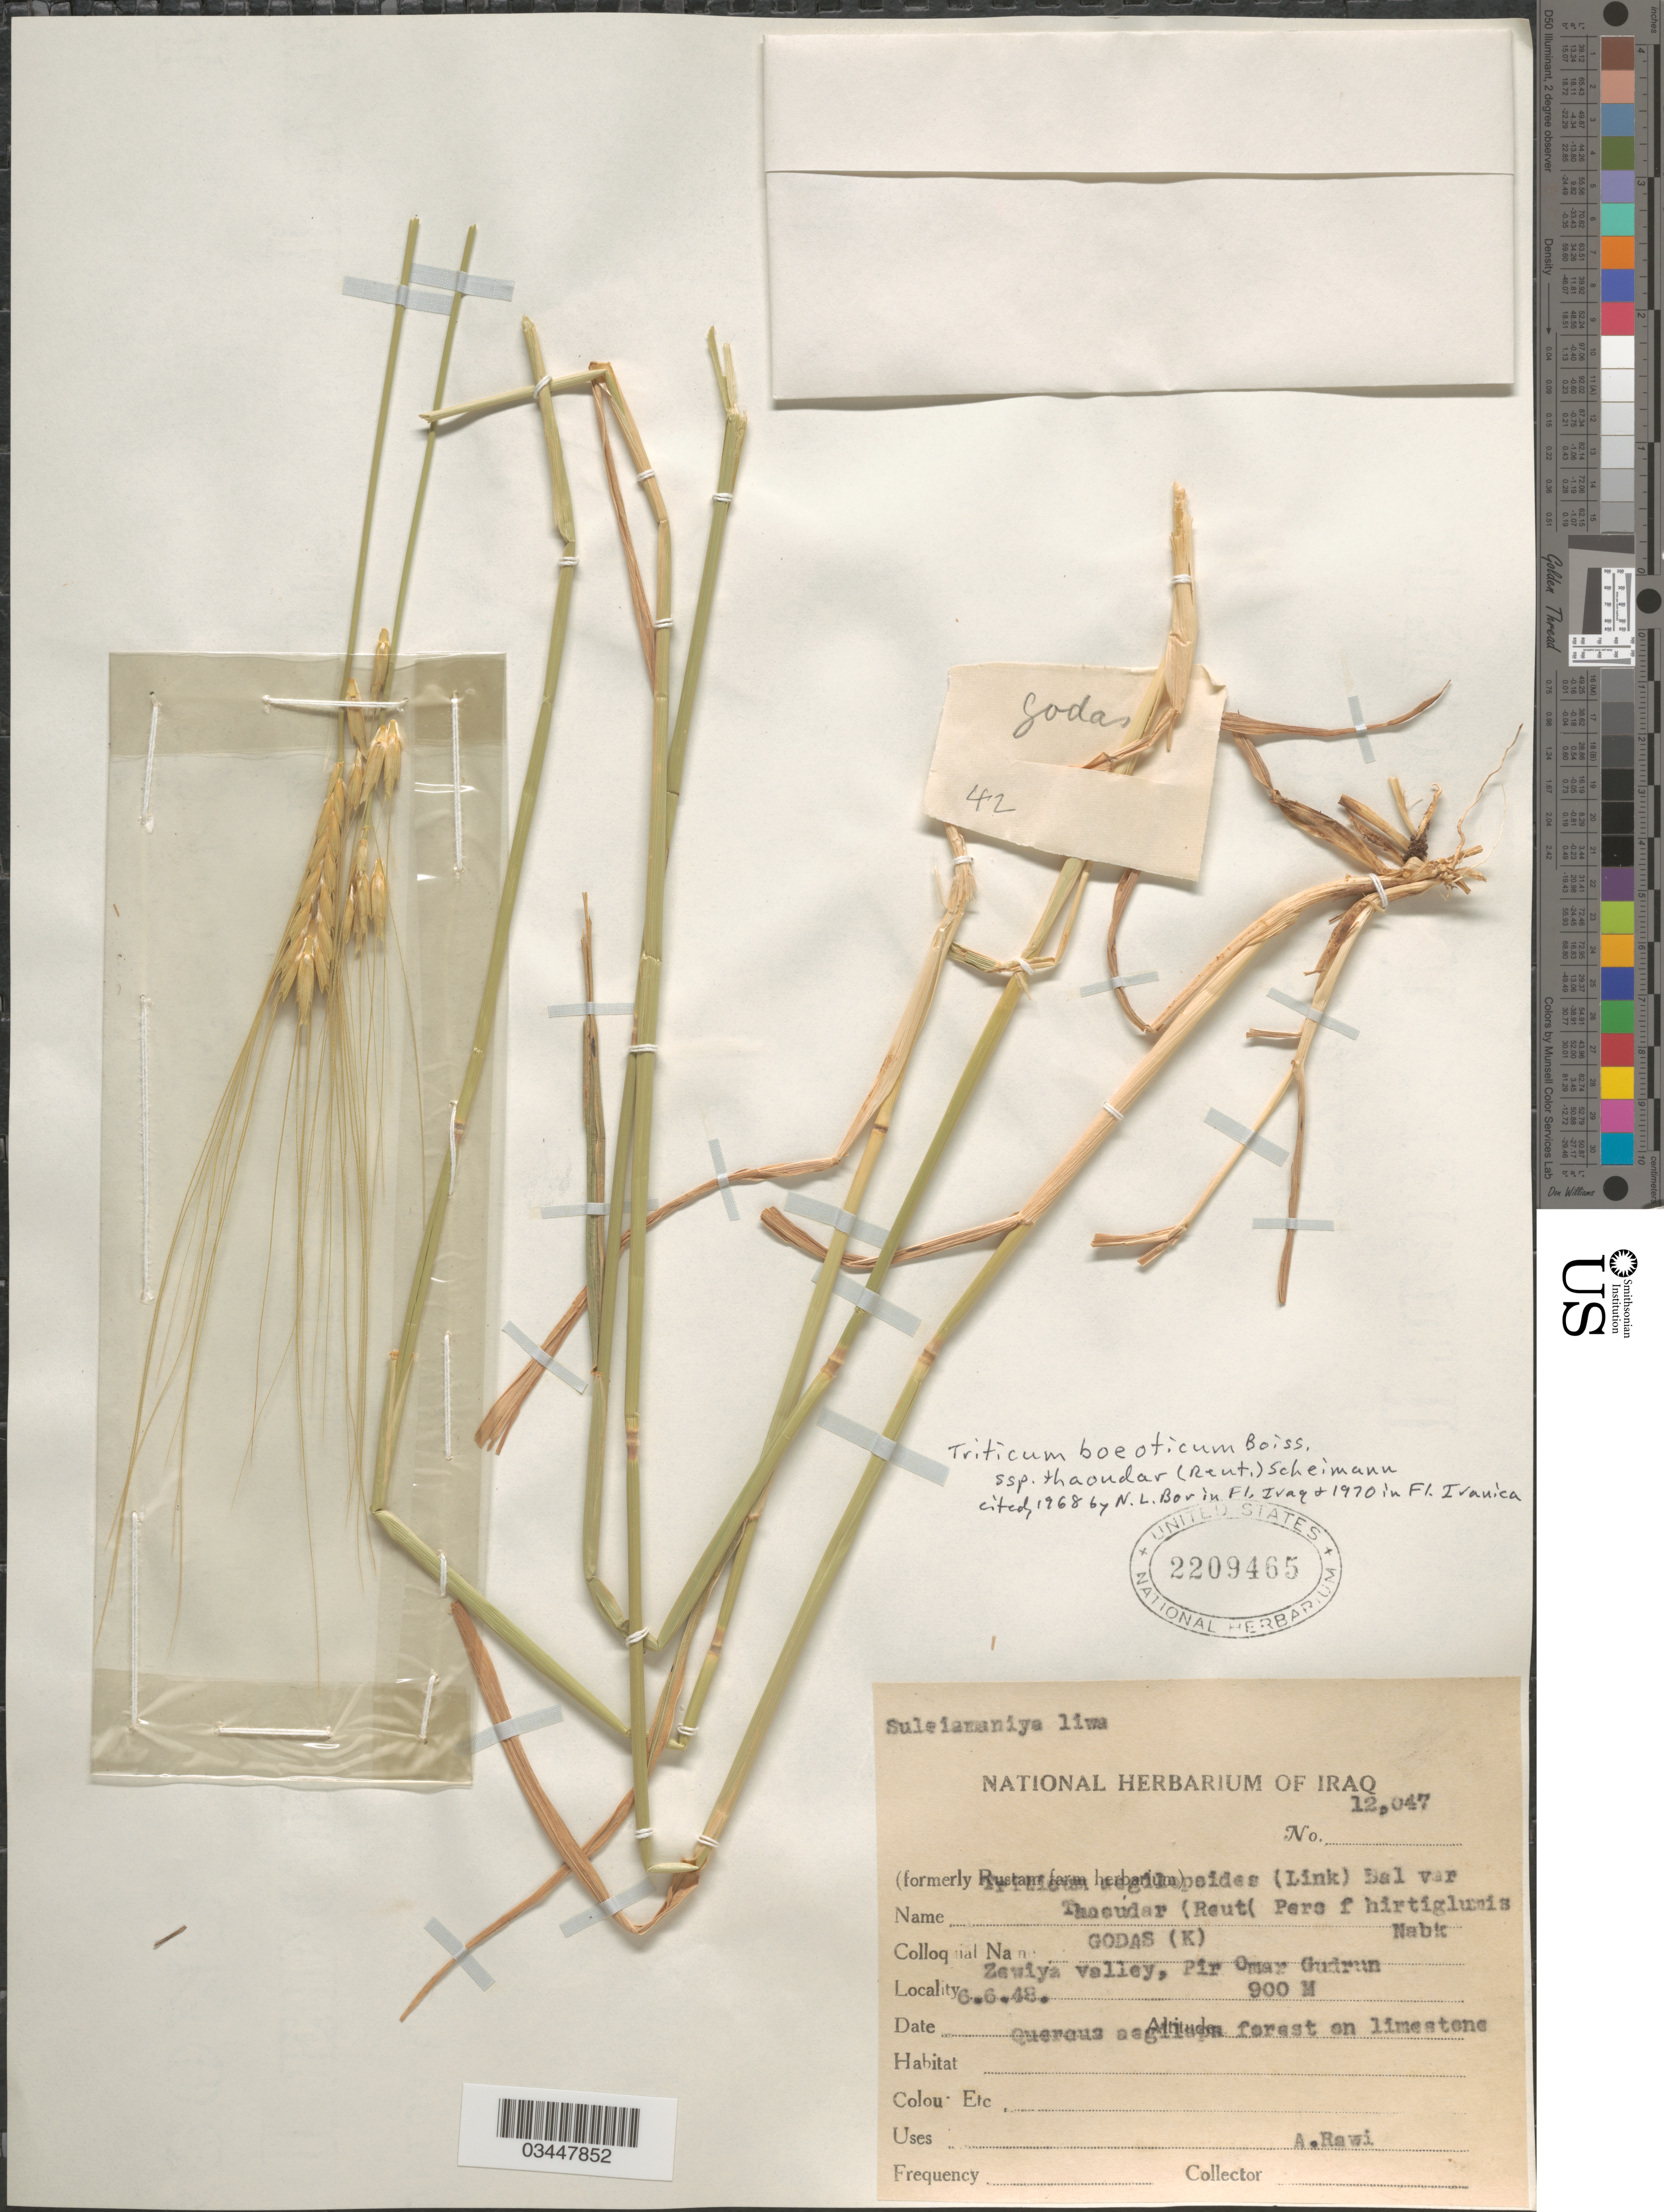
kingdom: Plantae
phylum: Tracheophyta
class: Liliopsida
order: Poales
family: Poaceae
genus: Triticum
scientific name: Triticum boeoticum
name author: Boiss.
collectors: A. Rawi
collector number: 12047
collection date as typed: Transcribed d/m/y: 6/6/48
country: Iraq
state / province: As Sulaymānīyah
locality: Suleiamaniya liwa. Zawiya valley, Pir Omar Gudrun.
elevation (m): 900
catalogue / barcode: US 2209465